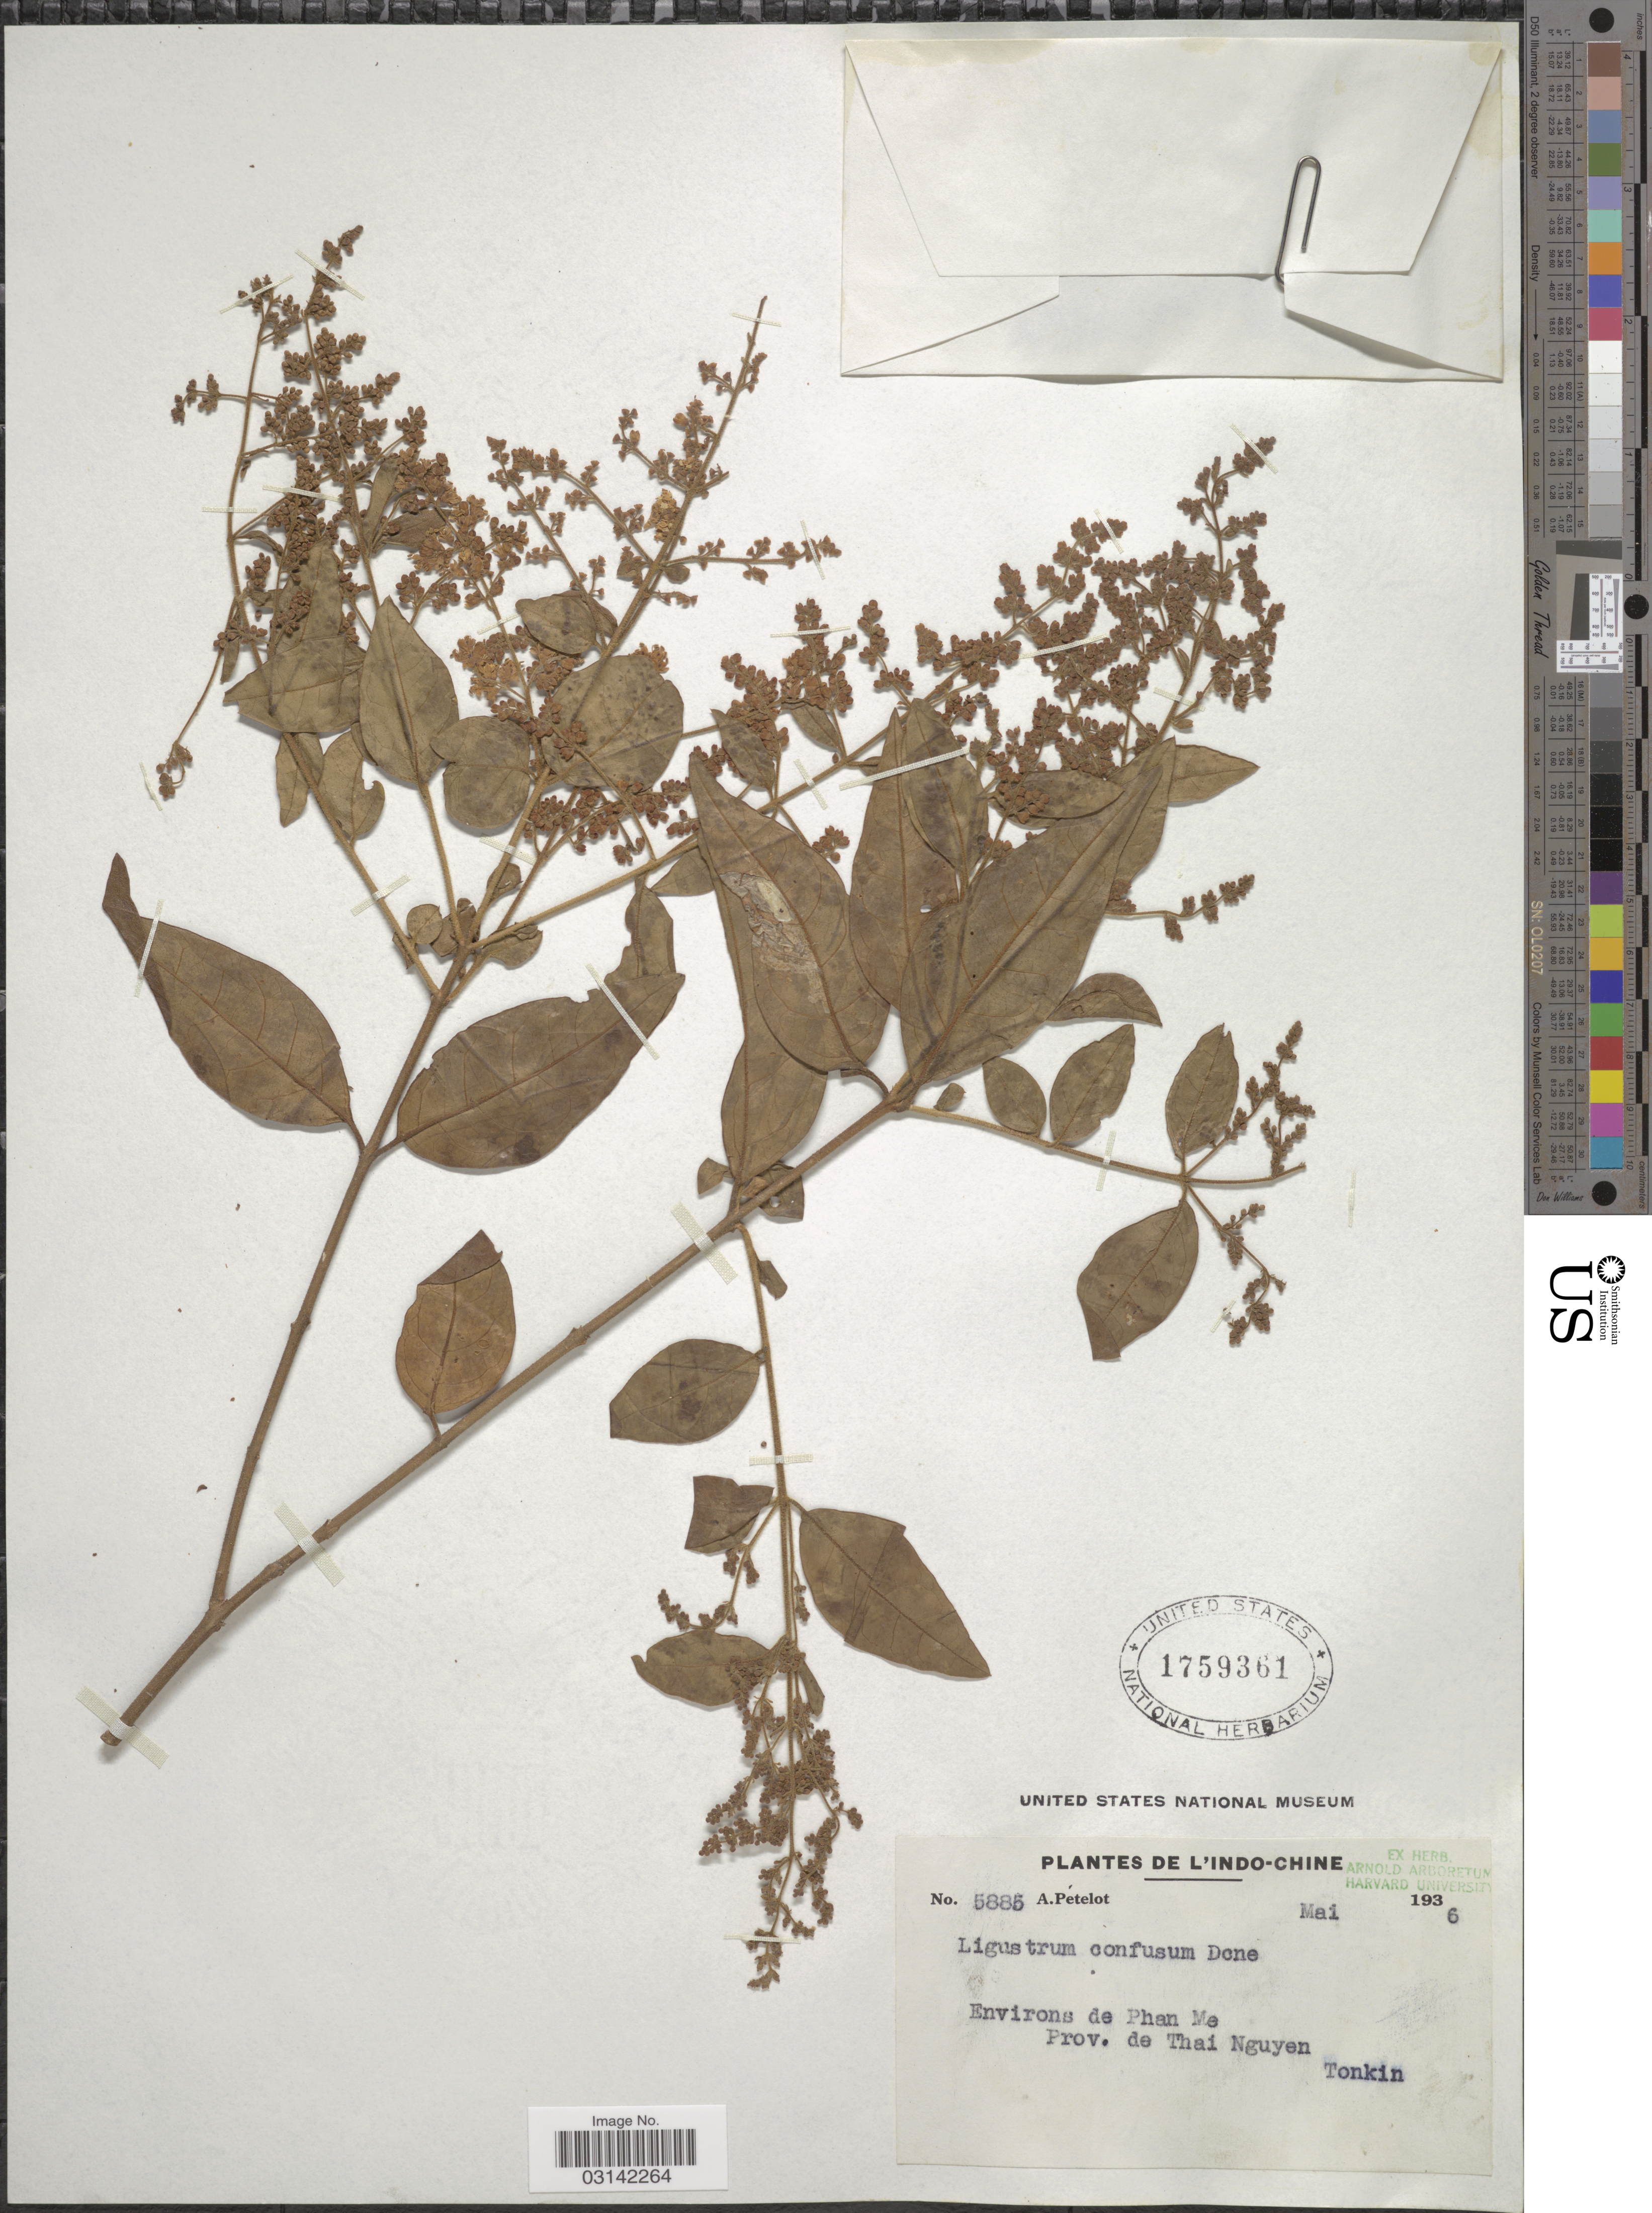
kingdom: Plantae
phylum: Tracheophyta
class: Magnoliopsida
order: Lamiales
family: Oleaceae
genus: Ligustrum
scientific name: Ligustrum confusum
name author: Decne.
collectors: A. Petelot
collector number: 5885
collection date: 1936-05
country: Vietnam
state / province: Thai Nguyen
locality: Indo-Chine. Environs de Phan Me. Prov. de Thai Nguyen. Tonkin.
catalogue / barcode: US 1759361